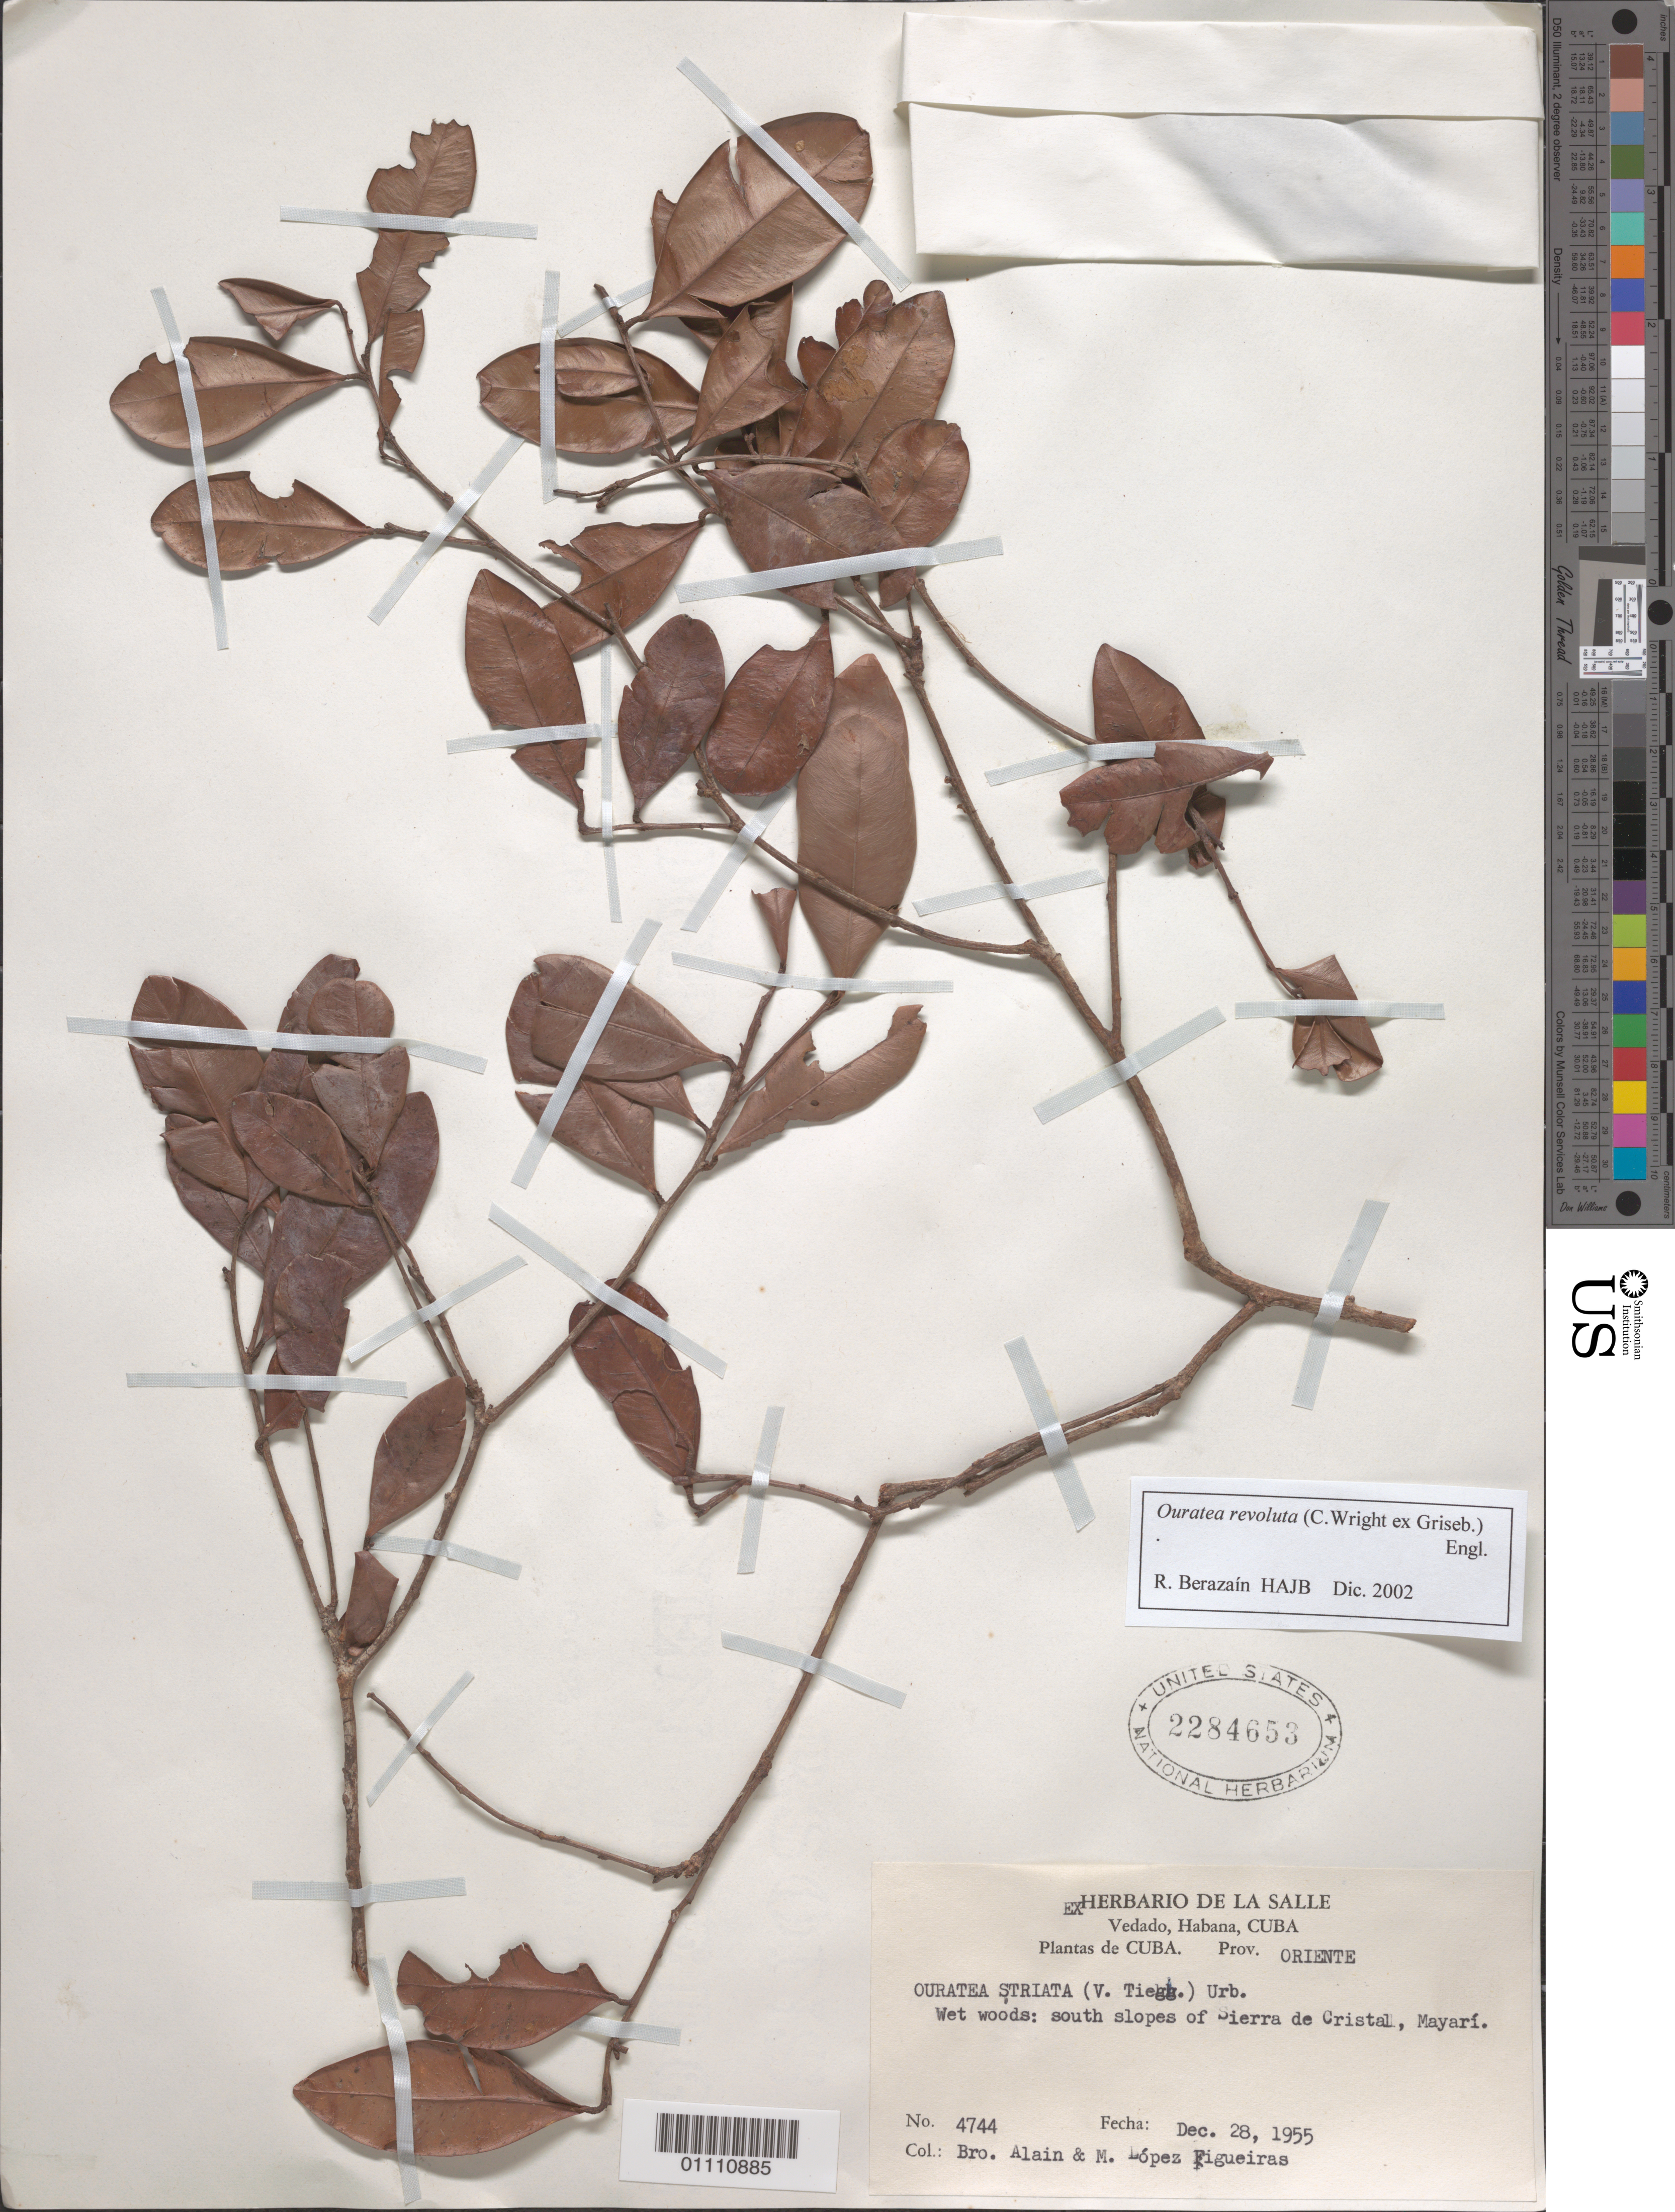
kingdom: Plantae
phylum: Tracheophyta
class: Magnoliopsida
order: Malpighiales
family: Ochnaceae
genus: Ouratea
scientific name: Ouratea striata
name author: (Tiegh.) Urb.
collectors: A. H. Liogier & M. López Figueiras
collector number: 4744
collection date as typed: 28 Dec 1955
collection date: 1955-12-28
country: Cuba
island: Cuba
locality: Oriente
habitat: wet woods: south slopes of Sierra de Cristali, Mayari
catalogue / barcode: US 2284653